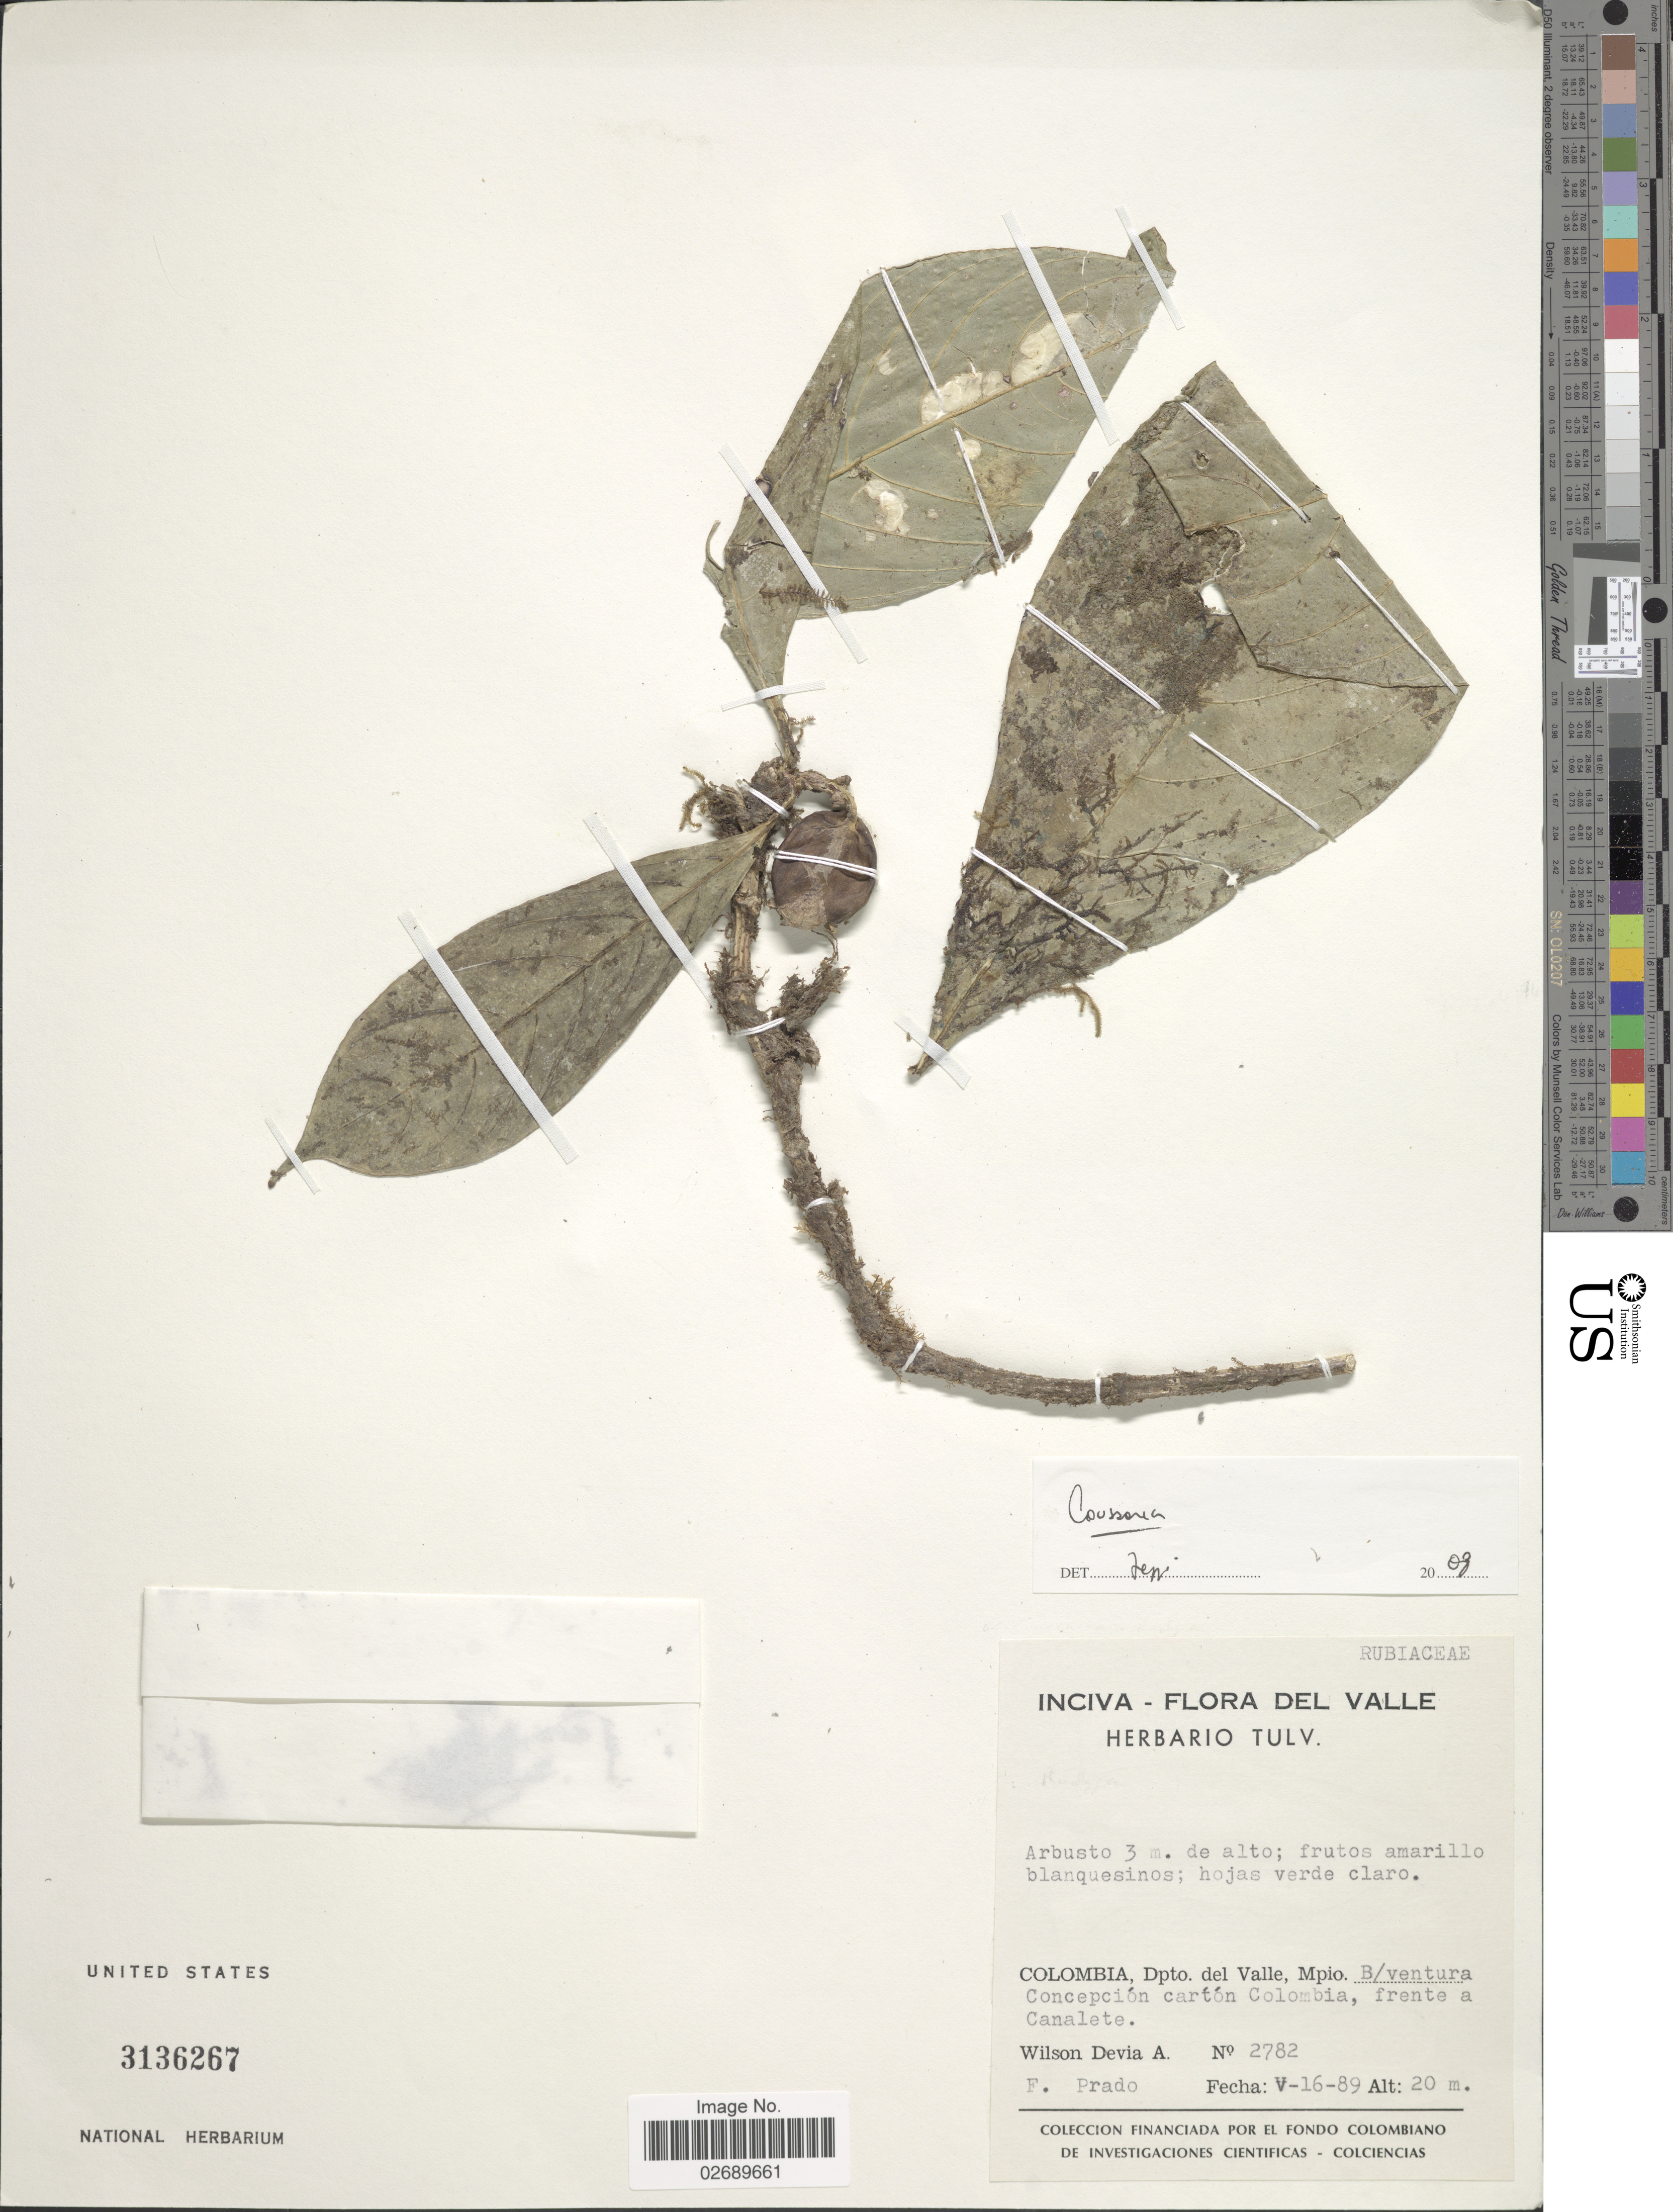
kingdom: Plantae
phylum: Tracheophyta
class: Magnoliopsida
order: Gentianales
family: Rubiaceae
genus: Coussarea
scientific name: Coussarea sp.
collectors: W. Devia A. & F. Prado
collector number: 2782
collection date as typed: Transcribed d/m/y: 16/5/89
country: Colombia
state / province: Valle del Cauca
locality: Dpto. del Valle, Mpio. B/ventura Concepcion carton Colombia, frente a Canalete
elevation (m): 20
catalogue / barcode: US 3136267